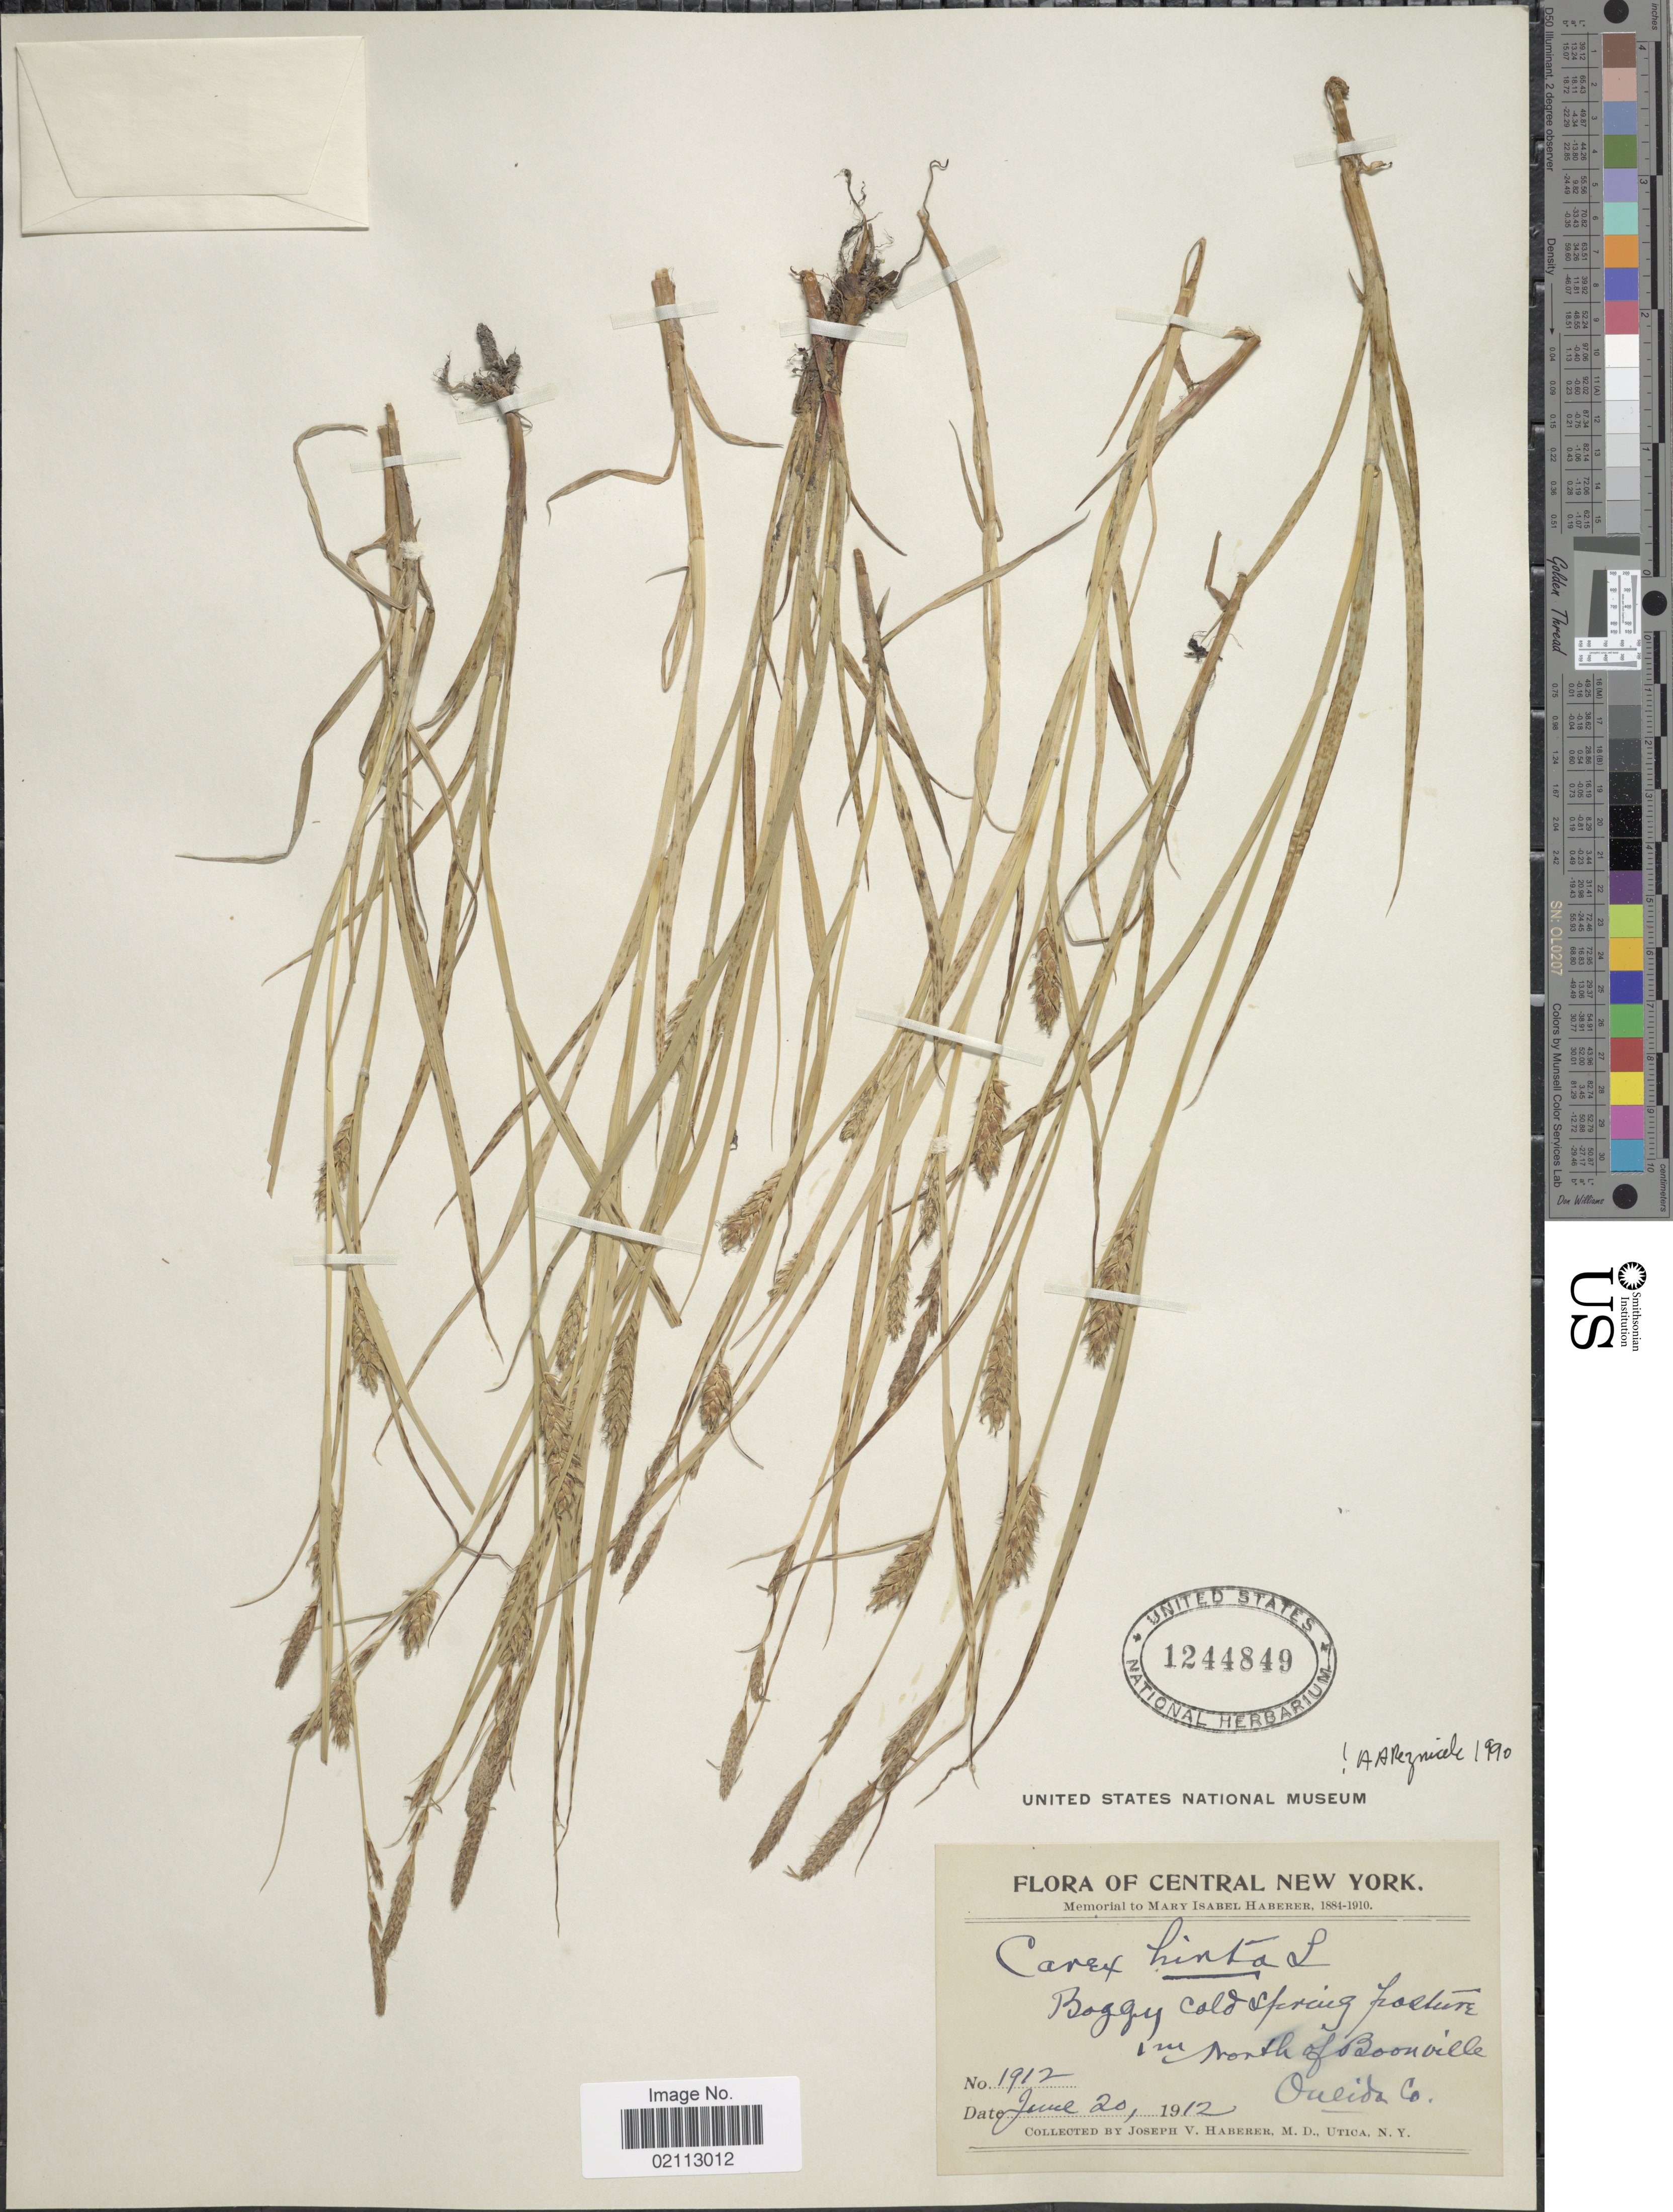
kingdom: Plantae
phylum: Tracheophyta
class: Liliopsida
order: Poales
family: Cyperaceae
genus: Carex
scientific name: Carex hirta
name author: L.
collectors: J. V. Haberer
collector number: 1912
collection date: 1912-06-20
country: United States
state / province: New York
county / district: Oneida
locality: Central New York. Boggy Cold Spring Pasture. 1 m North of Boonville. Oneida Co.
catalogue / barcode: US 1244849